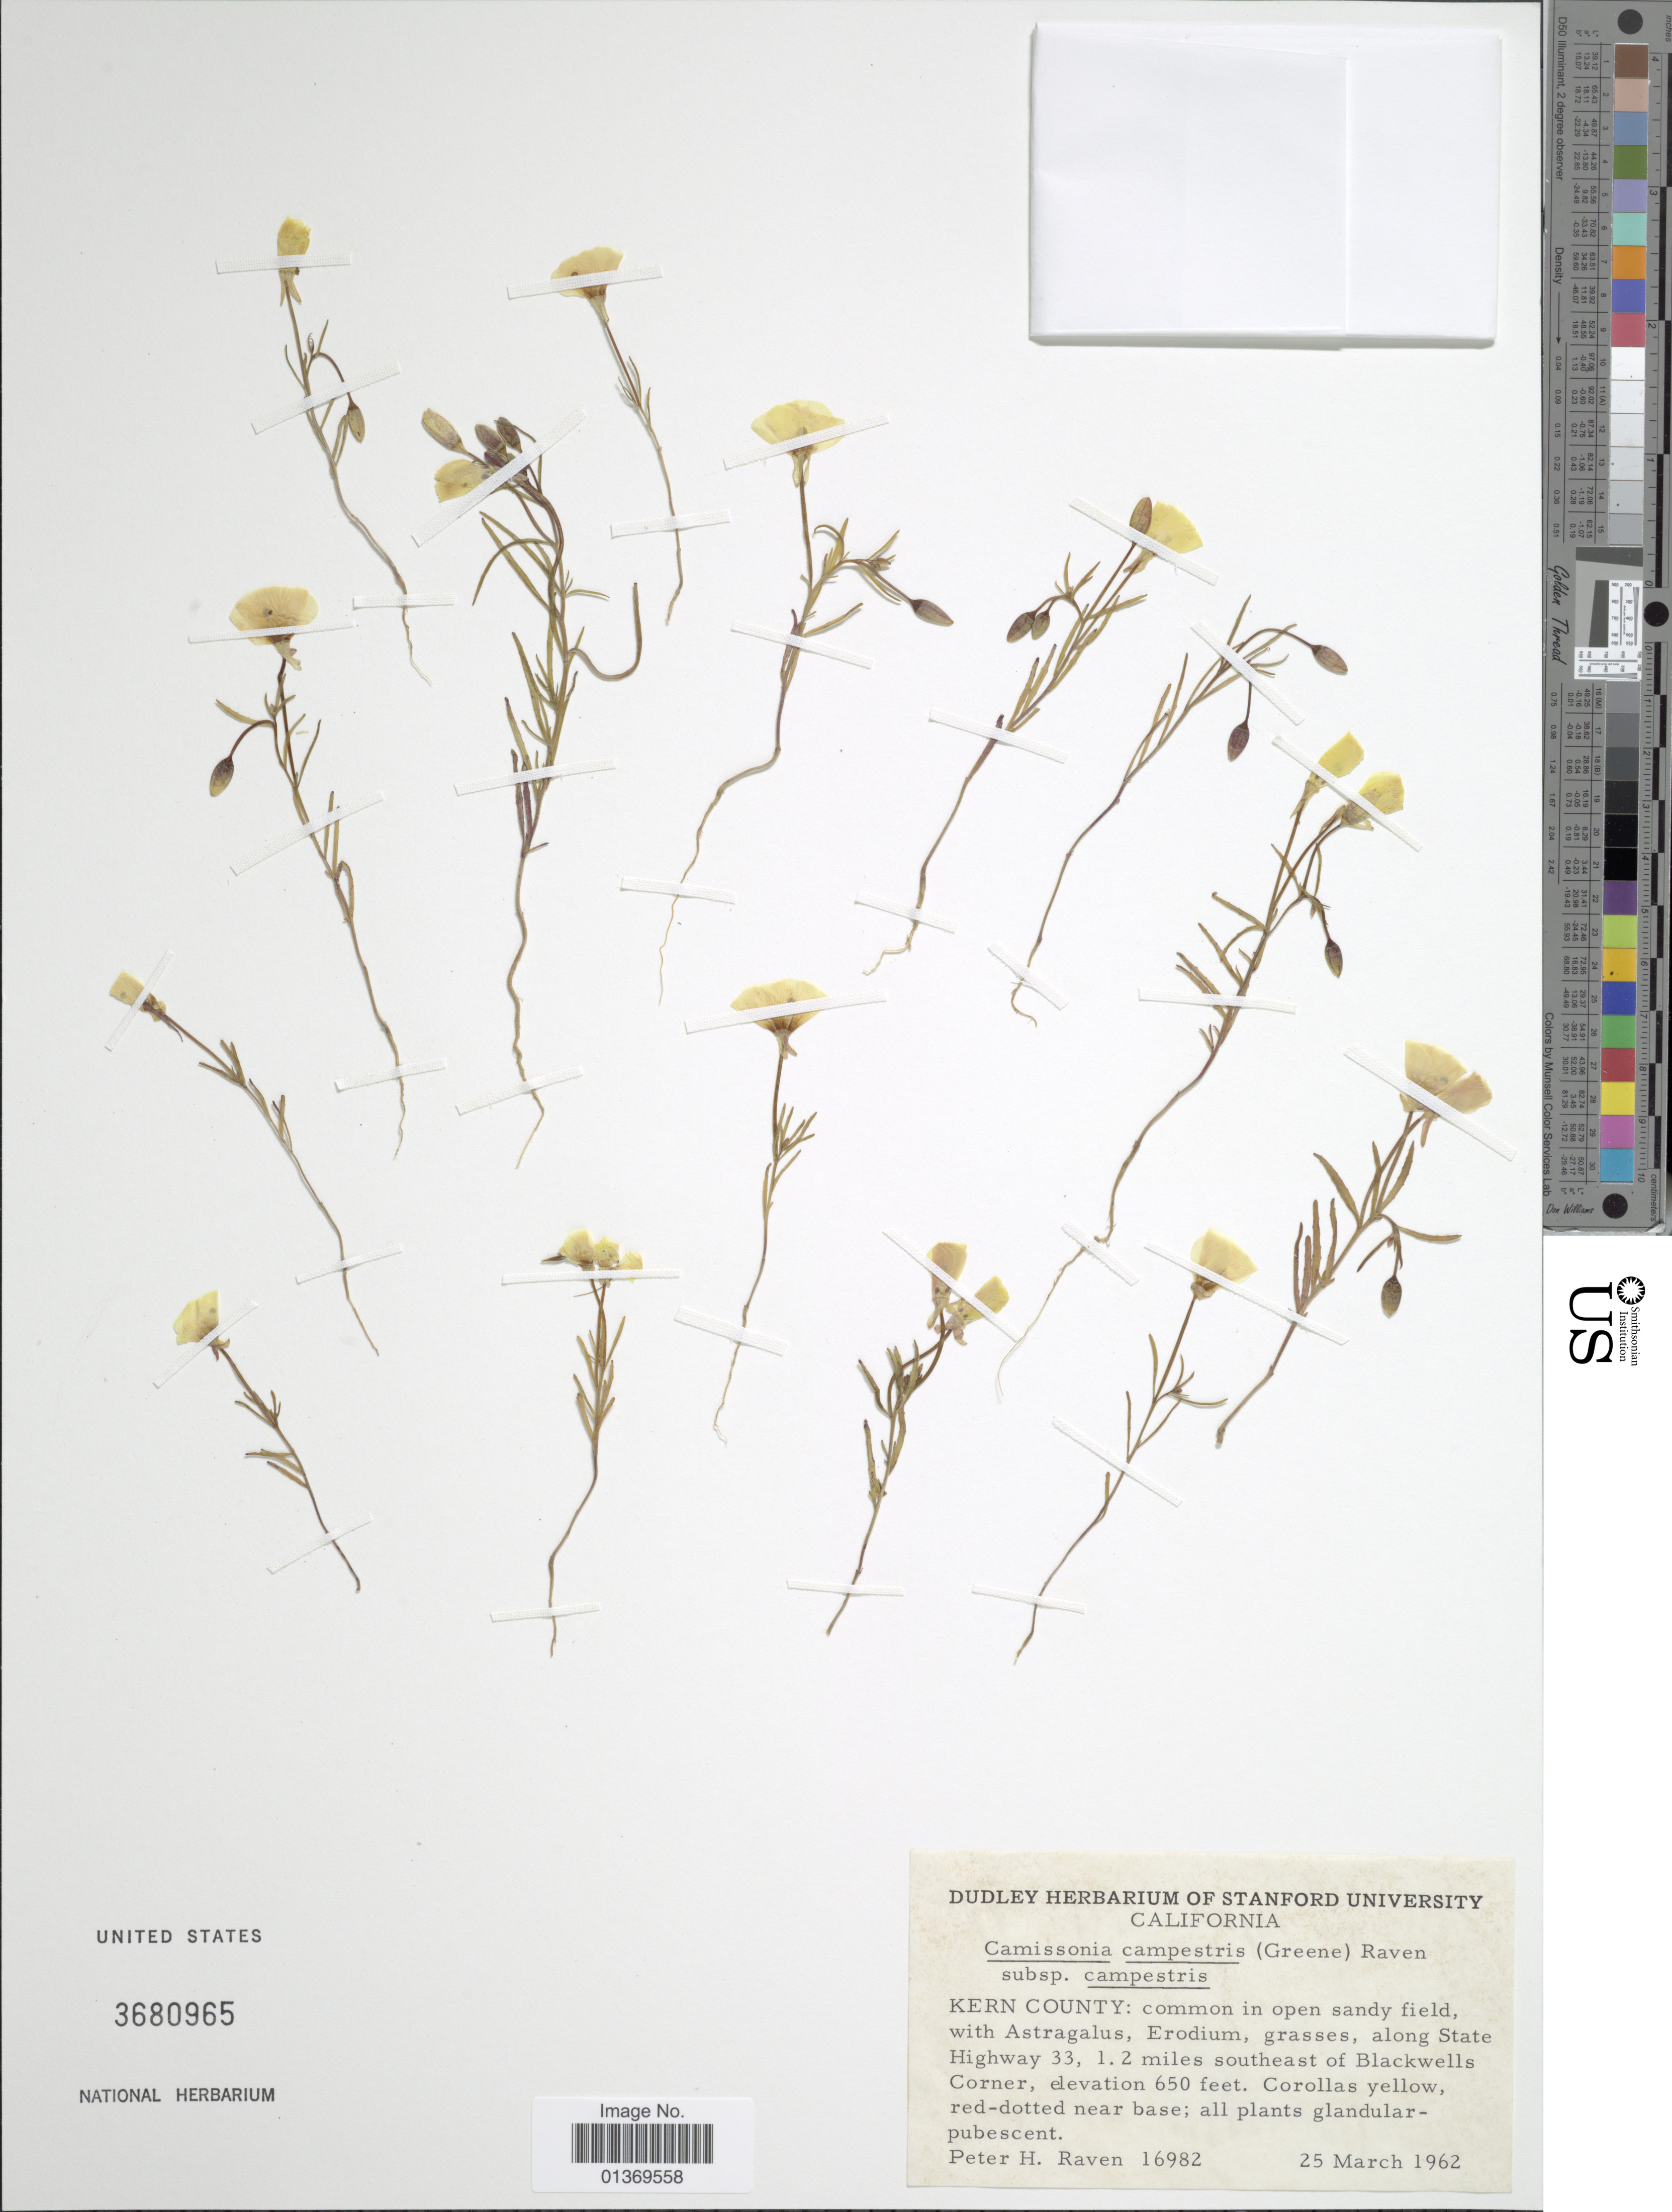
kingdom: Plantae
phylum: Tracheophyta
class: Magnoliopsida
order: Myrtales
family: Onagraceae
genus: Camissonia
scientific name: Camissonia campestris subsp. campestris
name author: (Greene) P.H. Raven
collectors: P. H. Raven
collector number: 16982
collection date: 1962-03-25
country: United States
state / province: California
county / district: Kern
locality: Kern County: along State Highway 33, 1.2 miles southeast of Blackwells Corner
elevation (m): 198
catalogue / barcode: US 3680965